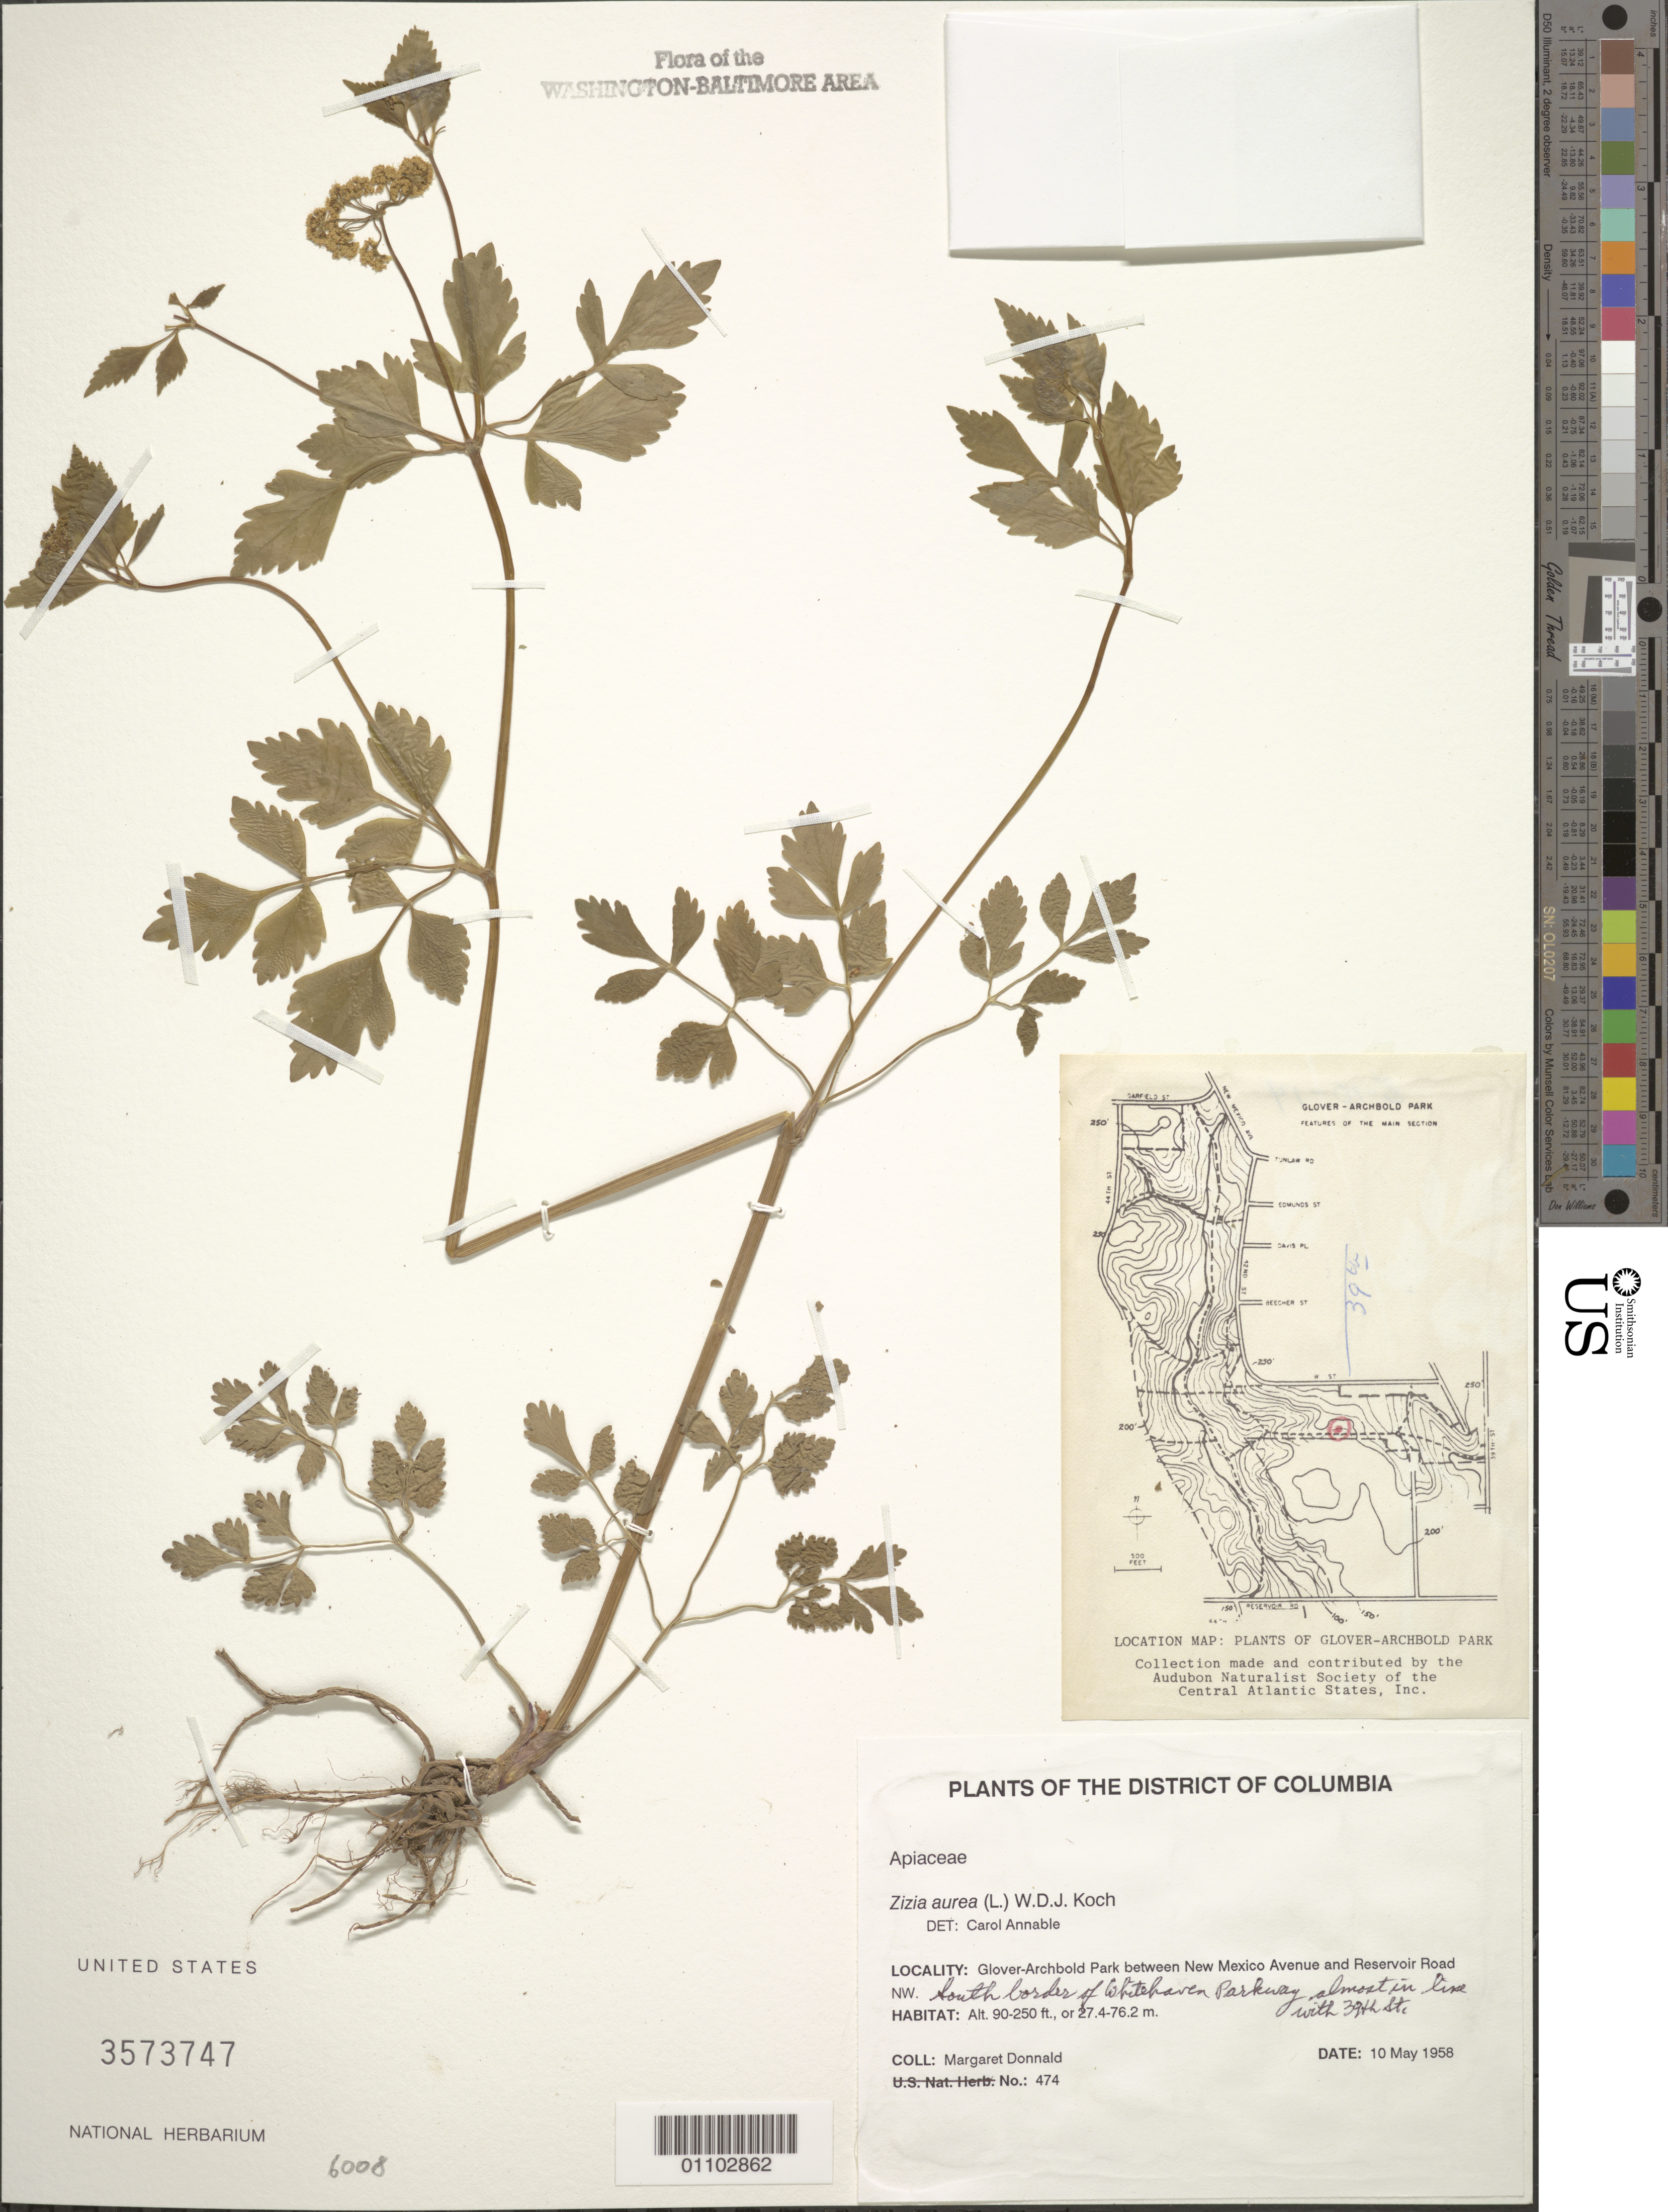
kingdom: Plantae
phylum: Tracheophyta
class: Magnoliopsida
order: Apiales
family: Apiaceae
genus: Zizia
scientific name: Zizia aurea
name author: (L.) Koch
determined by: Annable, C. R.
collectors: M. Donnald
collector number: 474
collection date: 1958-05-10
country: United States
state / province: District of Columbia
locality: Glover-Archbold Park between New Mexico Avenue and Reservoir Road NW., south border of Whitehaven Parkway almost in line with 39th St.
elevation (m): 27.4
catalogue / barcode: US 3573747